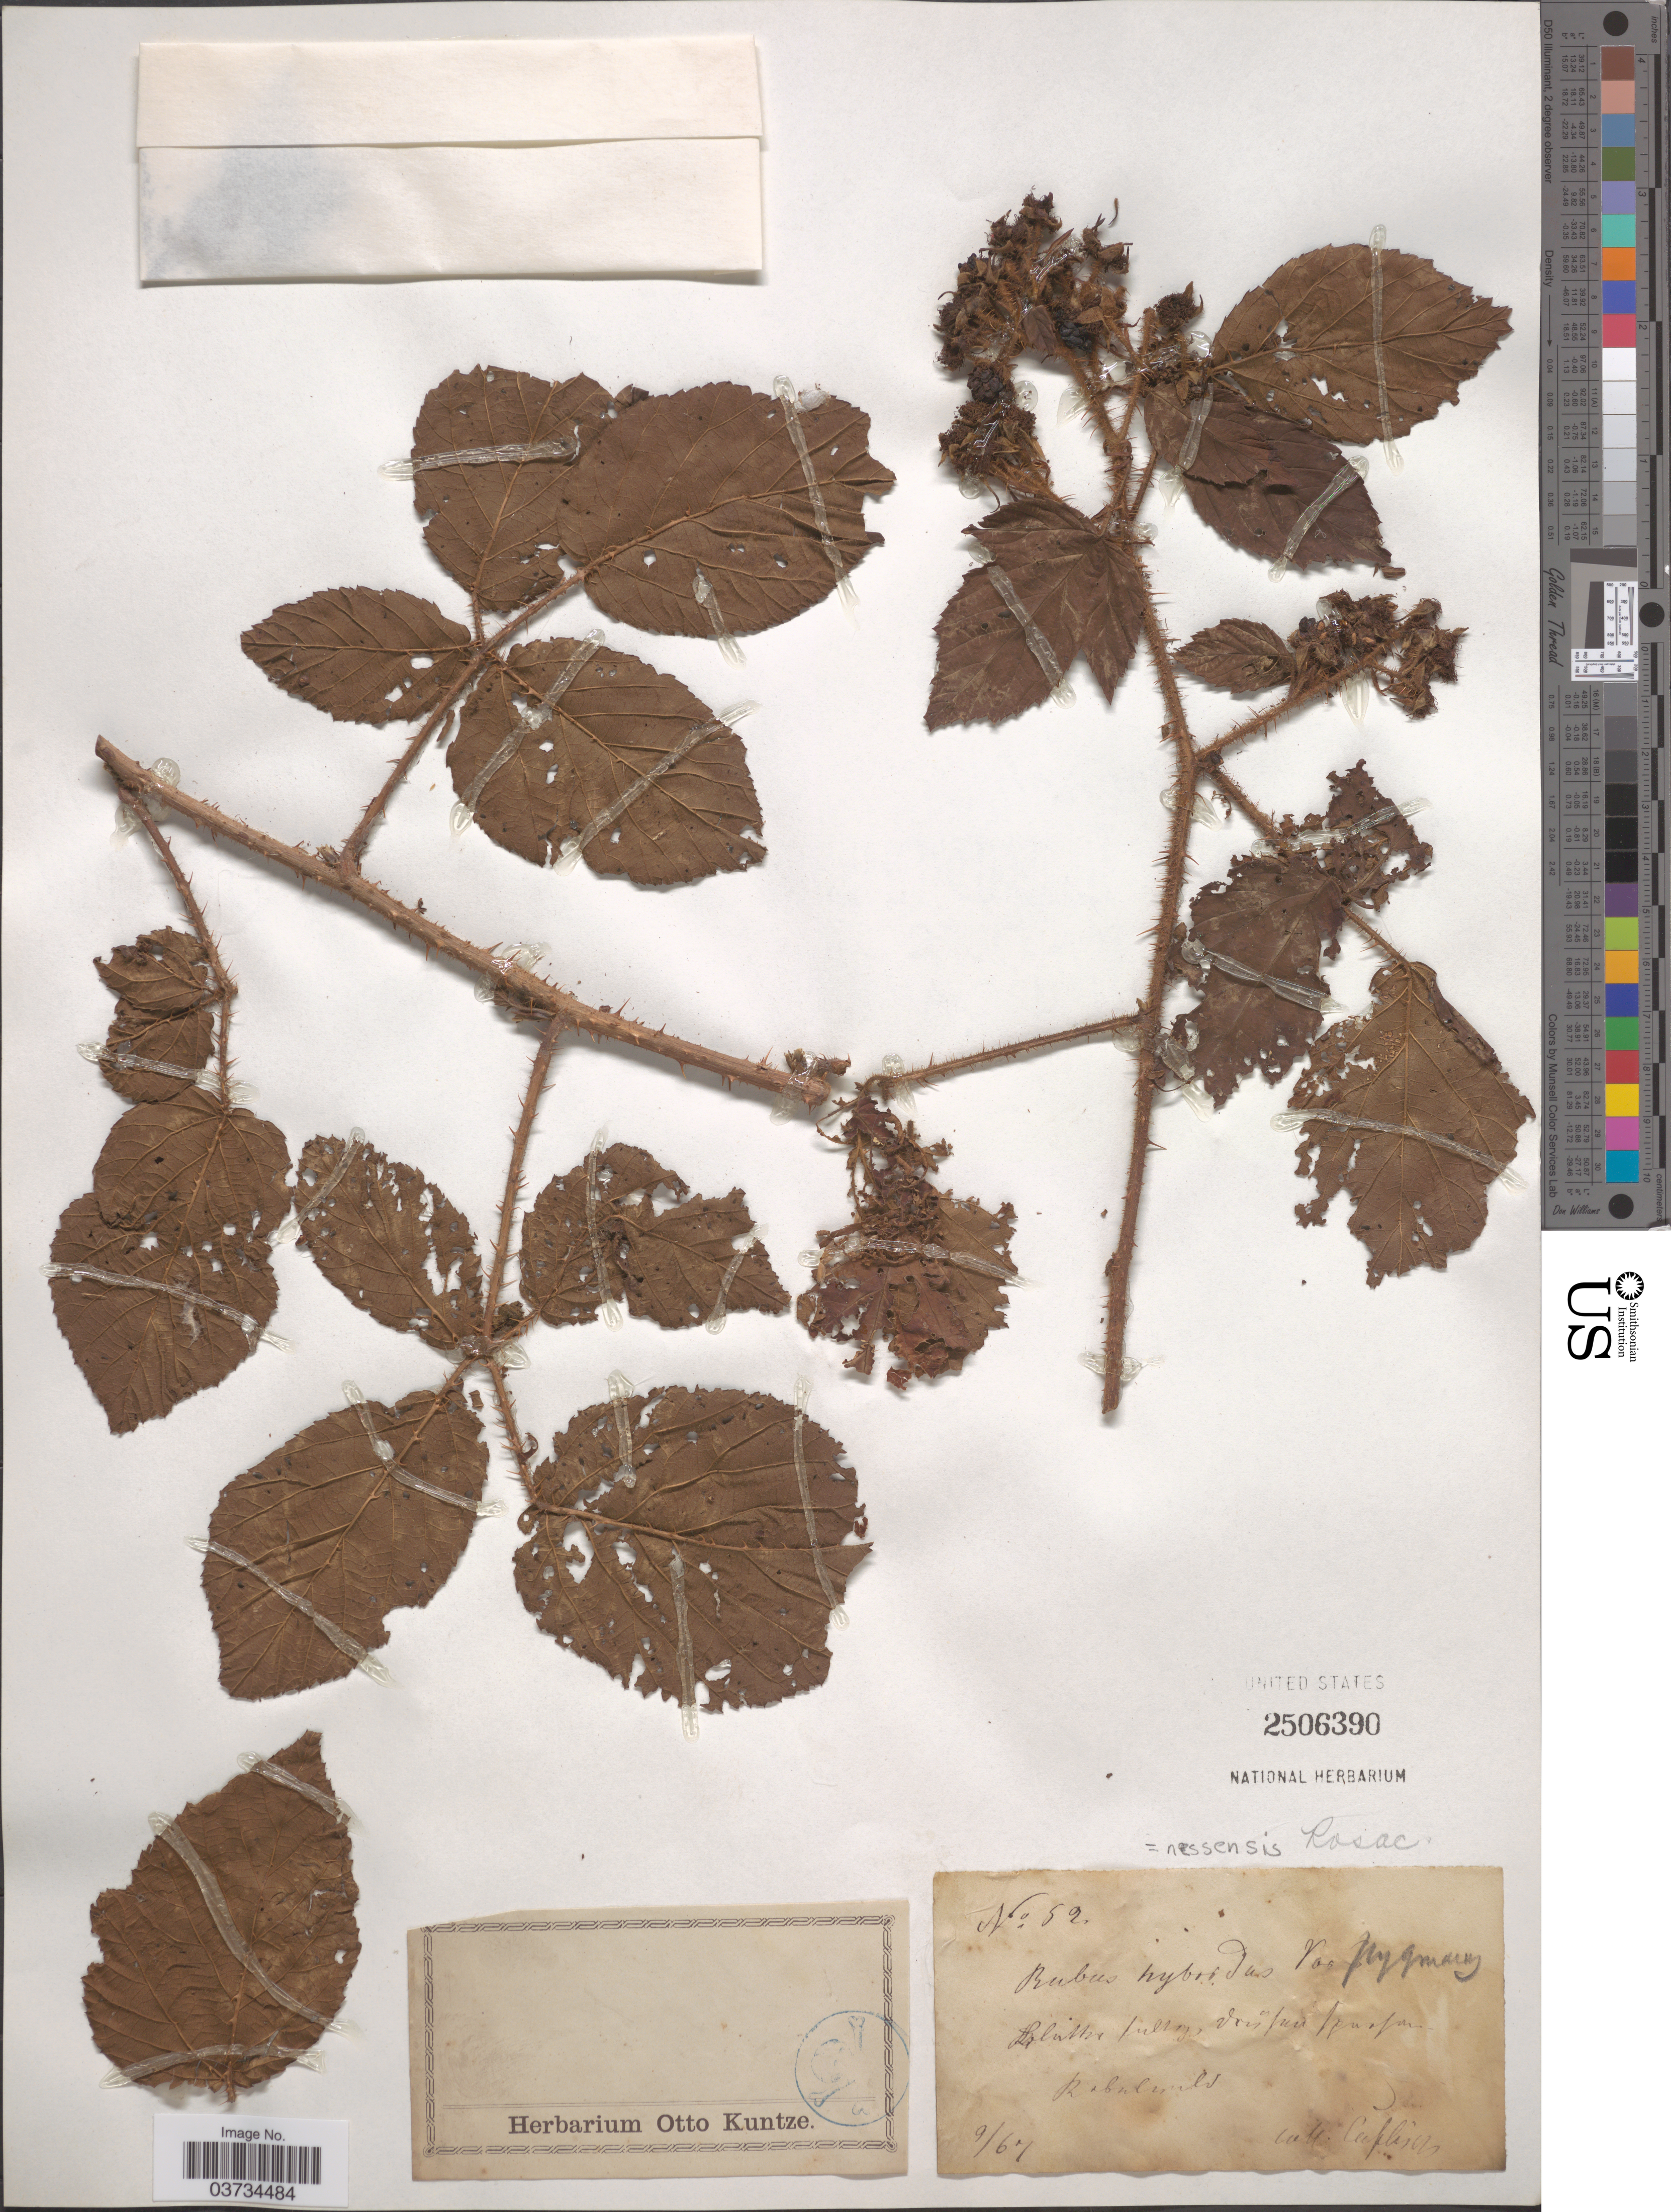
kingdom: Plantae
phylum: Tracheophyta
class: Magnoliopsida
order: Rosales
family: Rosaceae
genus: Rubus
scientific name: Rubus glandulosus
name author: Bellardi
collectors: J. F. Caflisch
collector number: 52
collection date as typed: Transcribed d/m/y: /9/67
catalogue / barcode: US 2506390